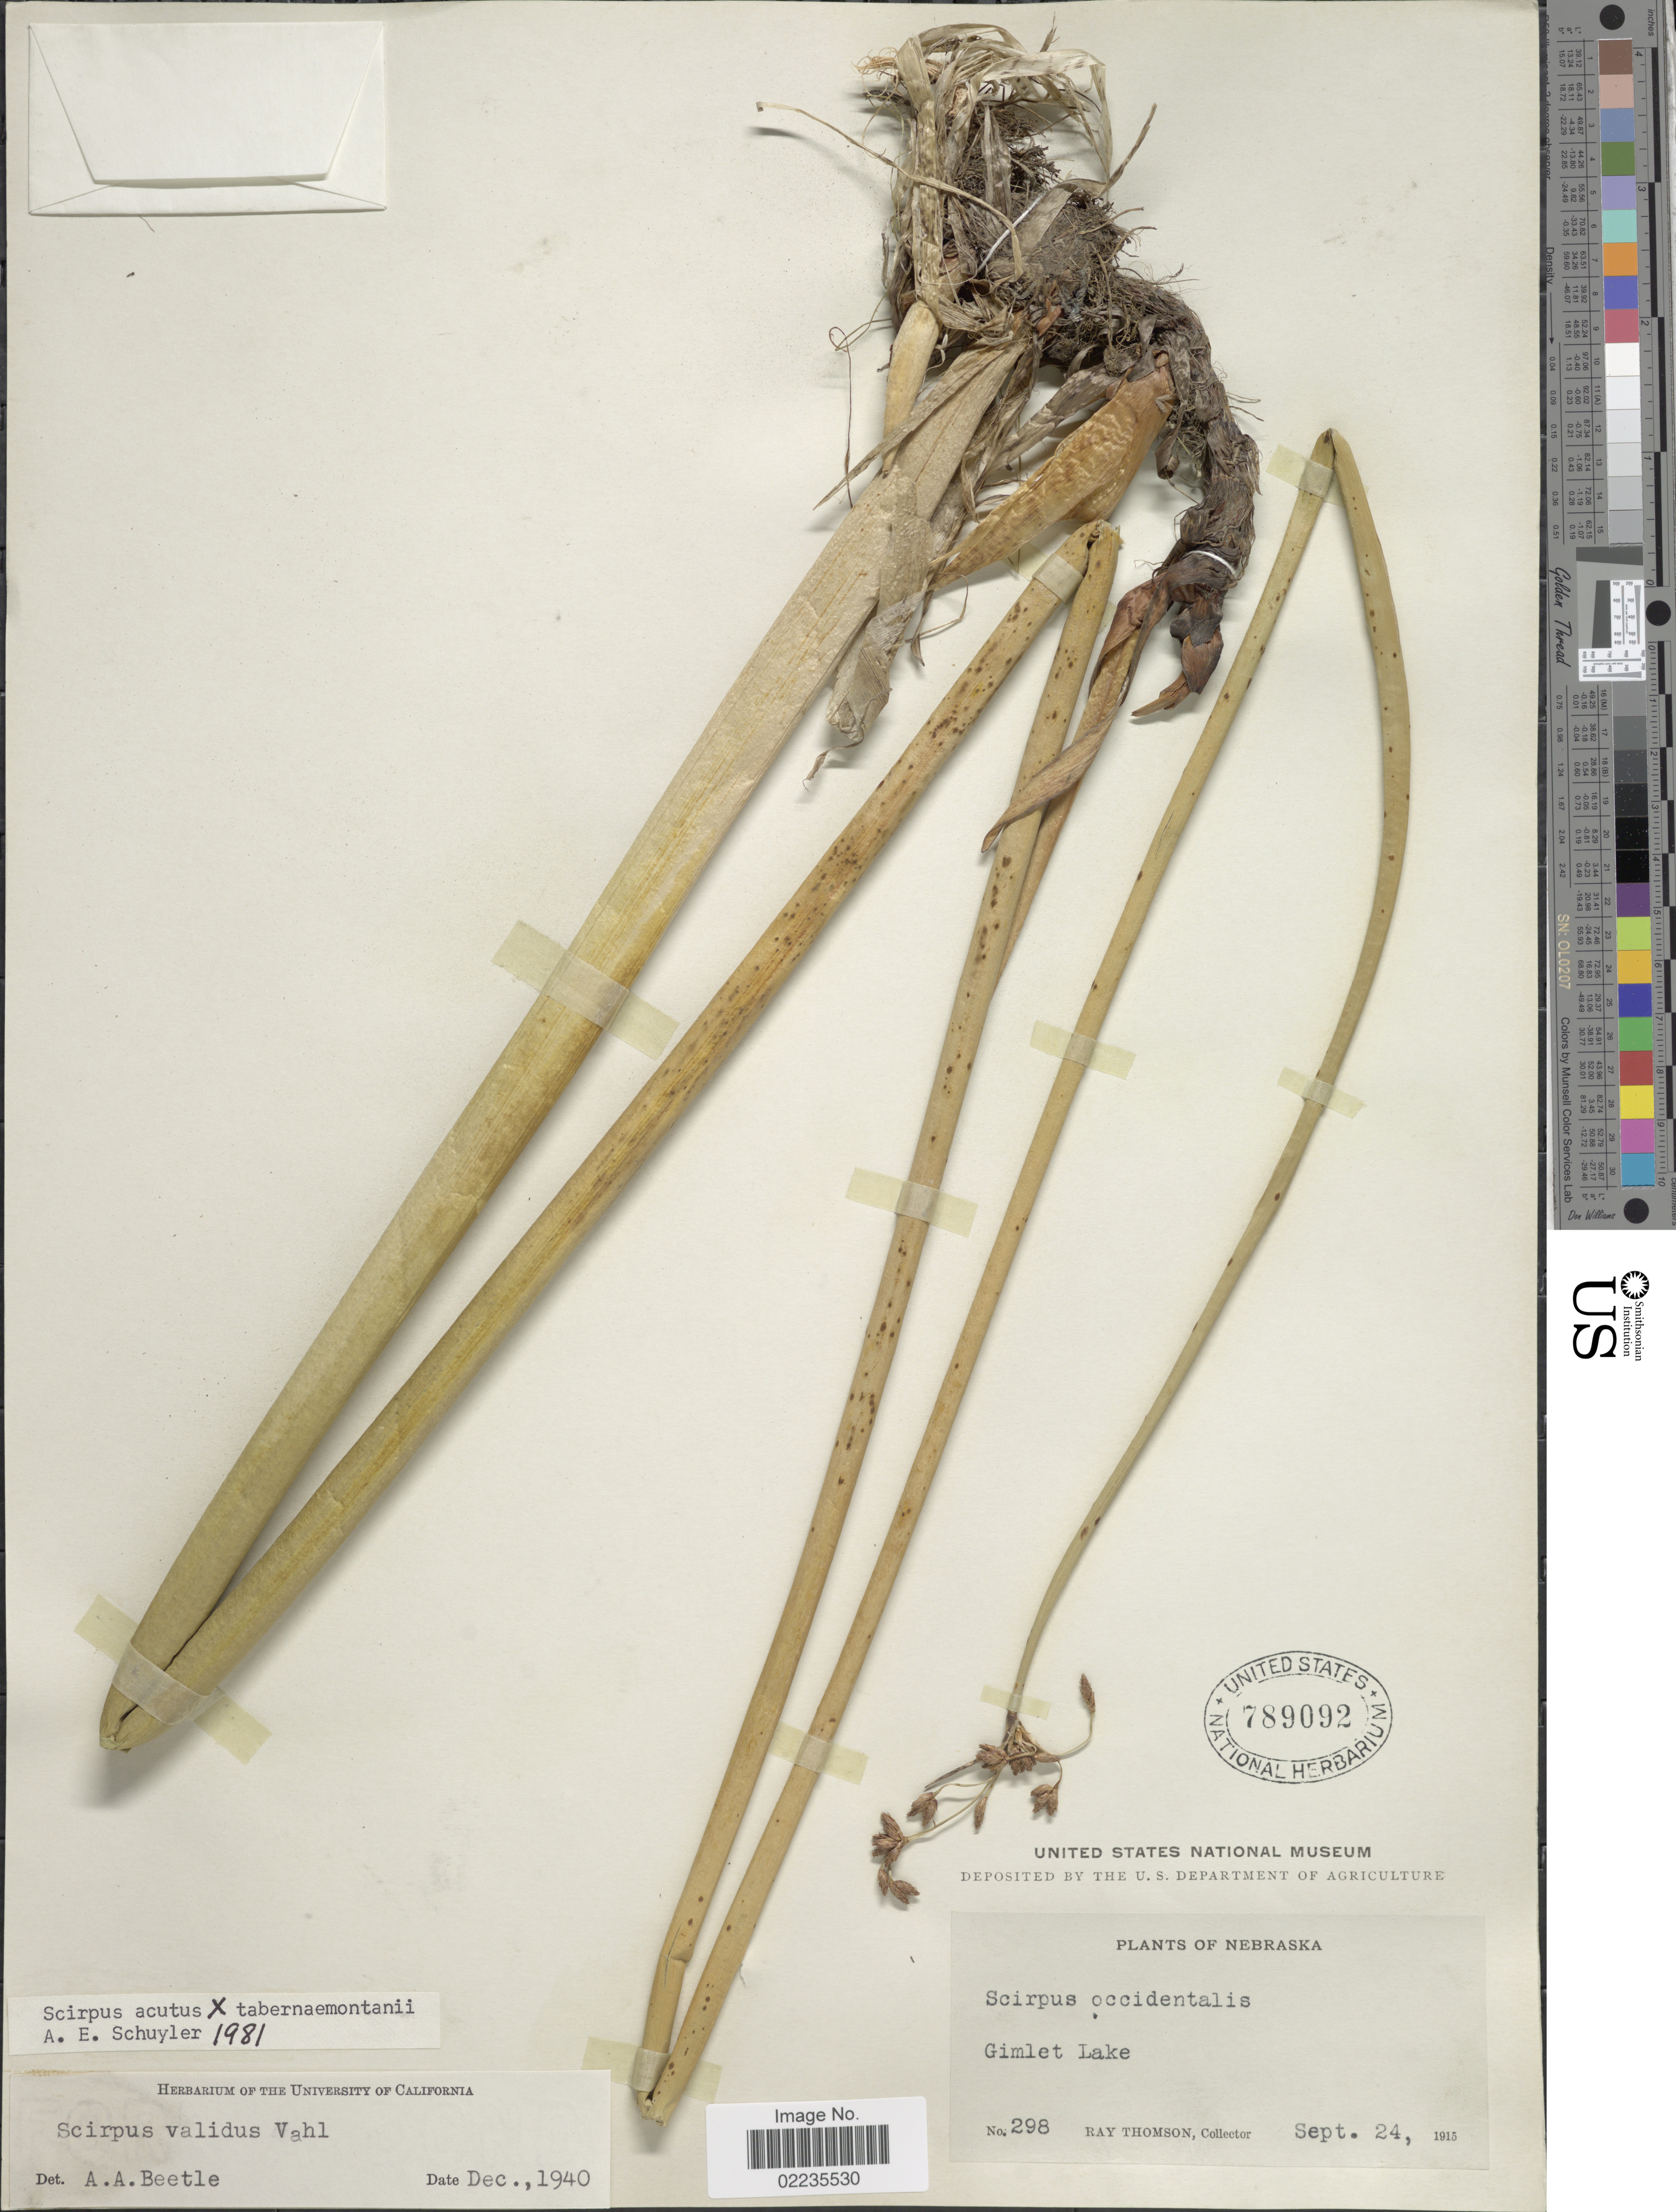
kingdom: Plantae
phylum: Tracheophyta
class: Liliopsida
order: Poales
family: Cyperaceae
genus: Schoenoplectus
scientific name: Schoenoplectus acutus x S. tabernaemontani (C.C. Gmel.) Palla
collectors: R. Thomson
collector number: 298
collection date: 1915-09-24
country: United States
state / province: Nebraska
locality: Gimlet Lake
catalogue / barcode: US 789092